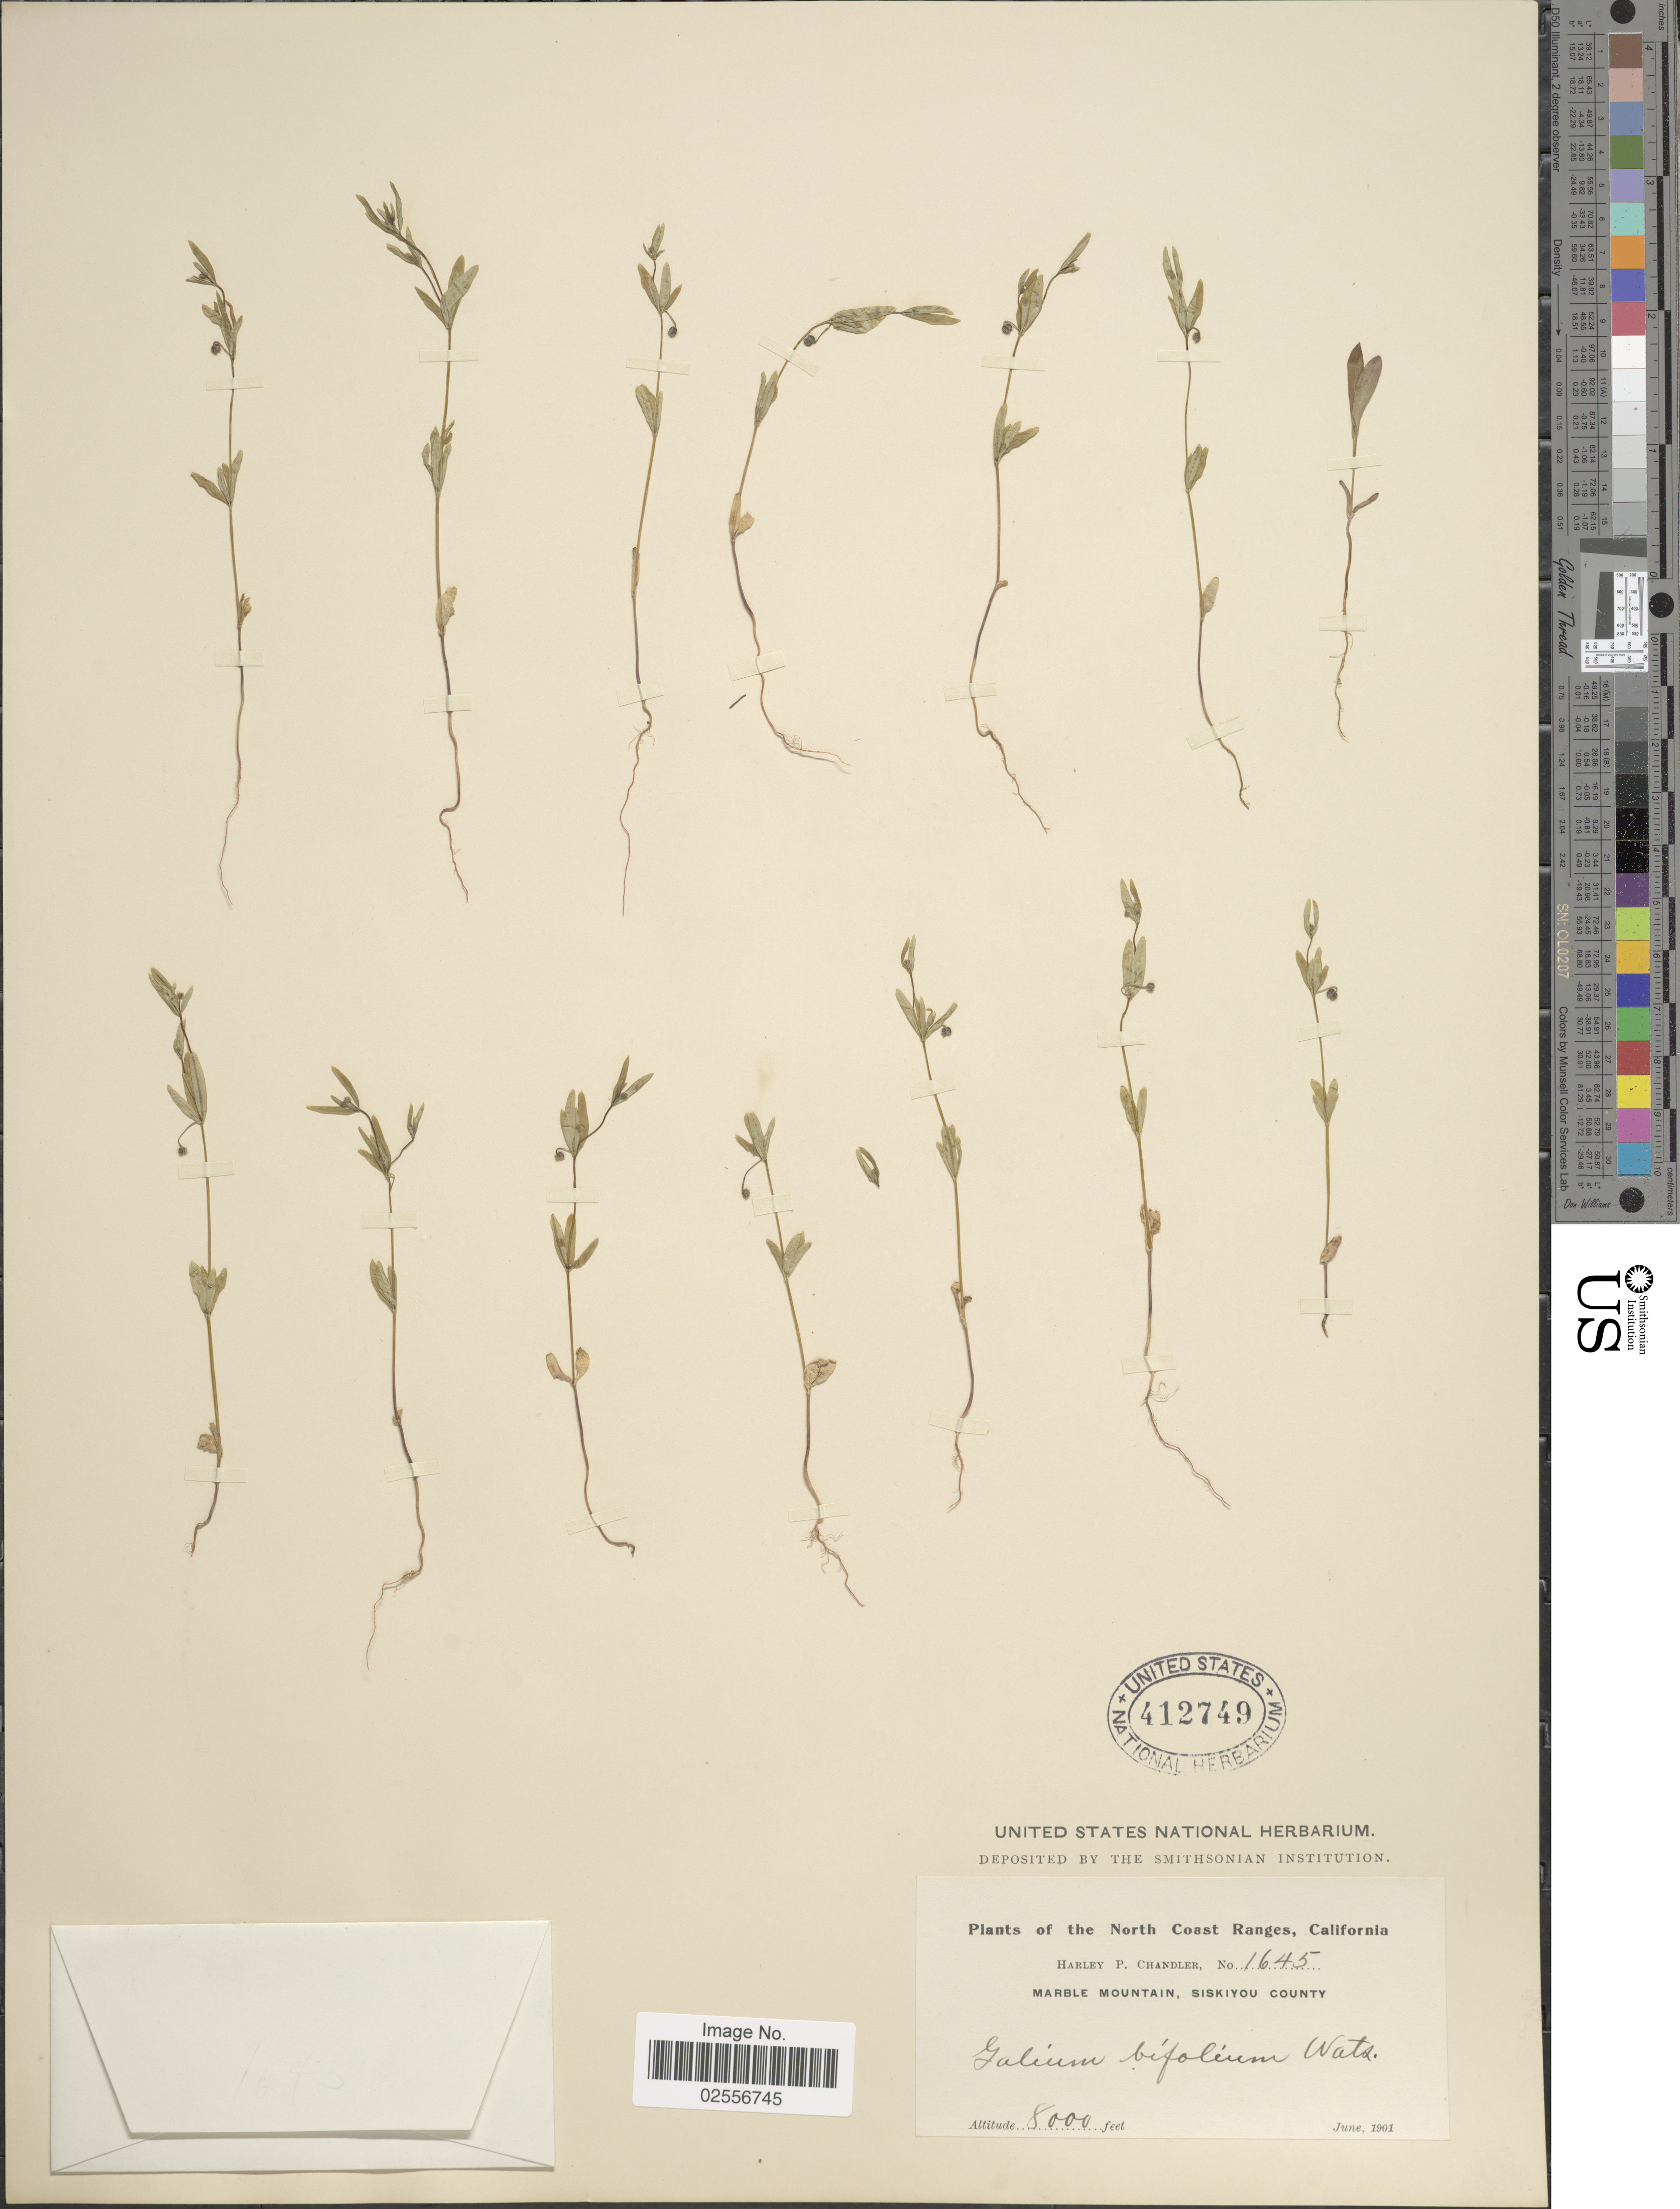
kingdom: Plantae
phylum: Tracheophyta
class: Magnoliopsida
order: Gentianales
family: Rubiaceae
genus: Galium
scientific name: Galium bifolium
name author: S. Watson in C. King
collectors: H. Chandler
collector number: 1645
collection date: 1901-06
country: United States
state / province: California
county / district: Siskiyou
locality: North Coast Ranges. Marble Mountain, Siskiyou County.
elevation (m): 2438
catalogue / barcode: US 412749